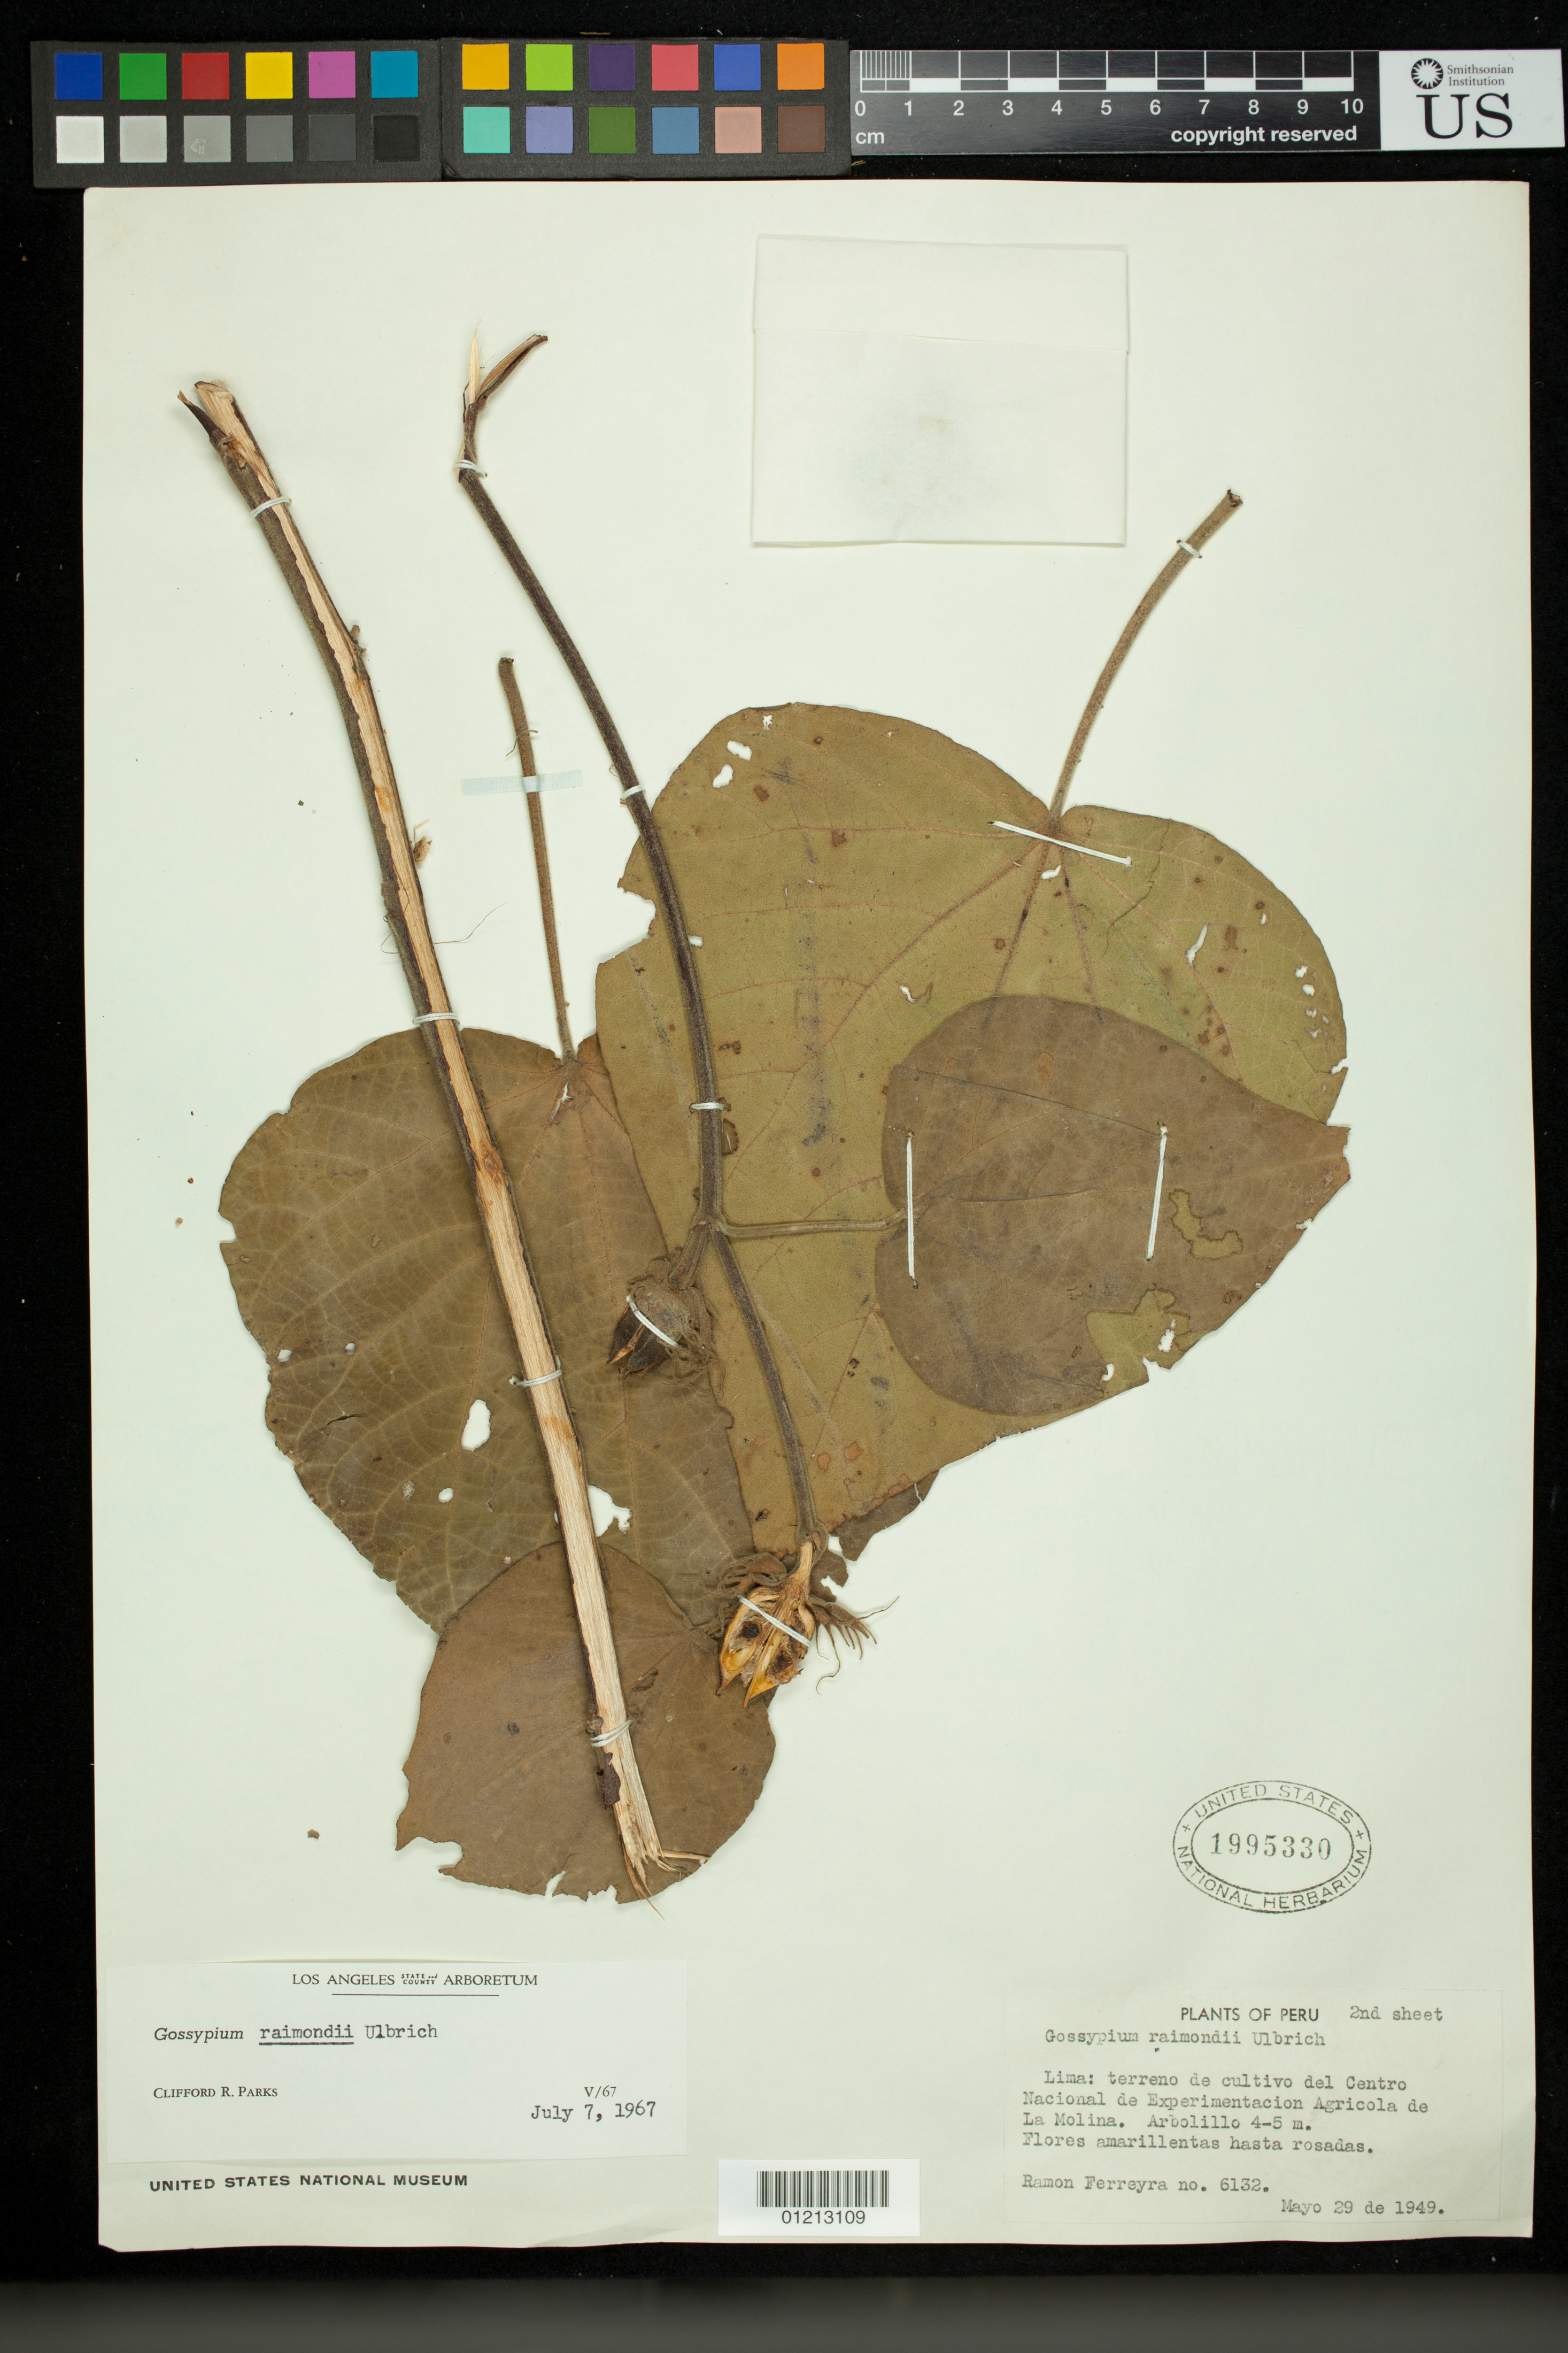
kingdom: Plantae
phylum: Tracheophyta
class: Magnoliopsida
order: Malvales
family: Malvaceae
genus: Gossypium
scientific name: Gossypium raimondii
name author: Ulbr.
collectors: R. A. Ferreyra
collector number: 6132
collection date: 1949-05-29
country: Peru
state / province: Lima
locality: terreno de cultivo del Centro Nacional de Experimentacion Agricola de La Molina.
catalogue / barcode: US 1995330